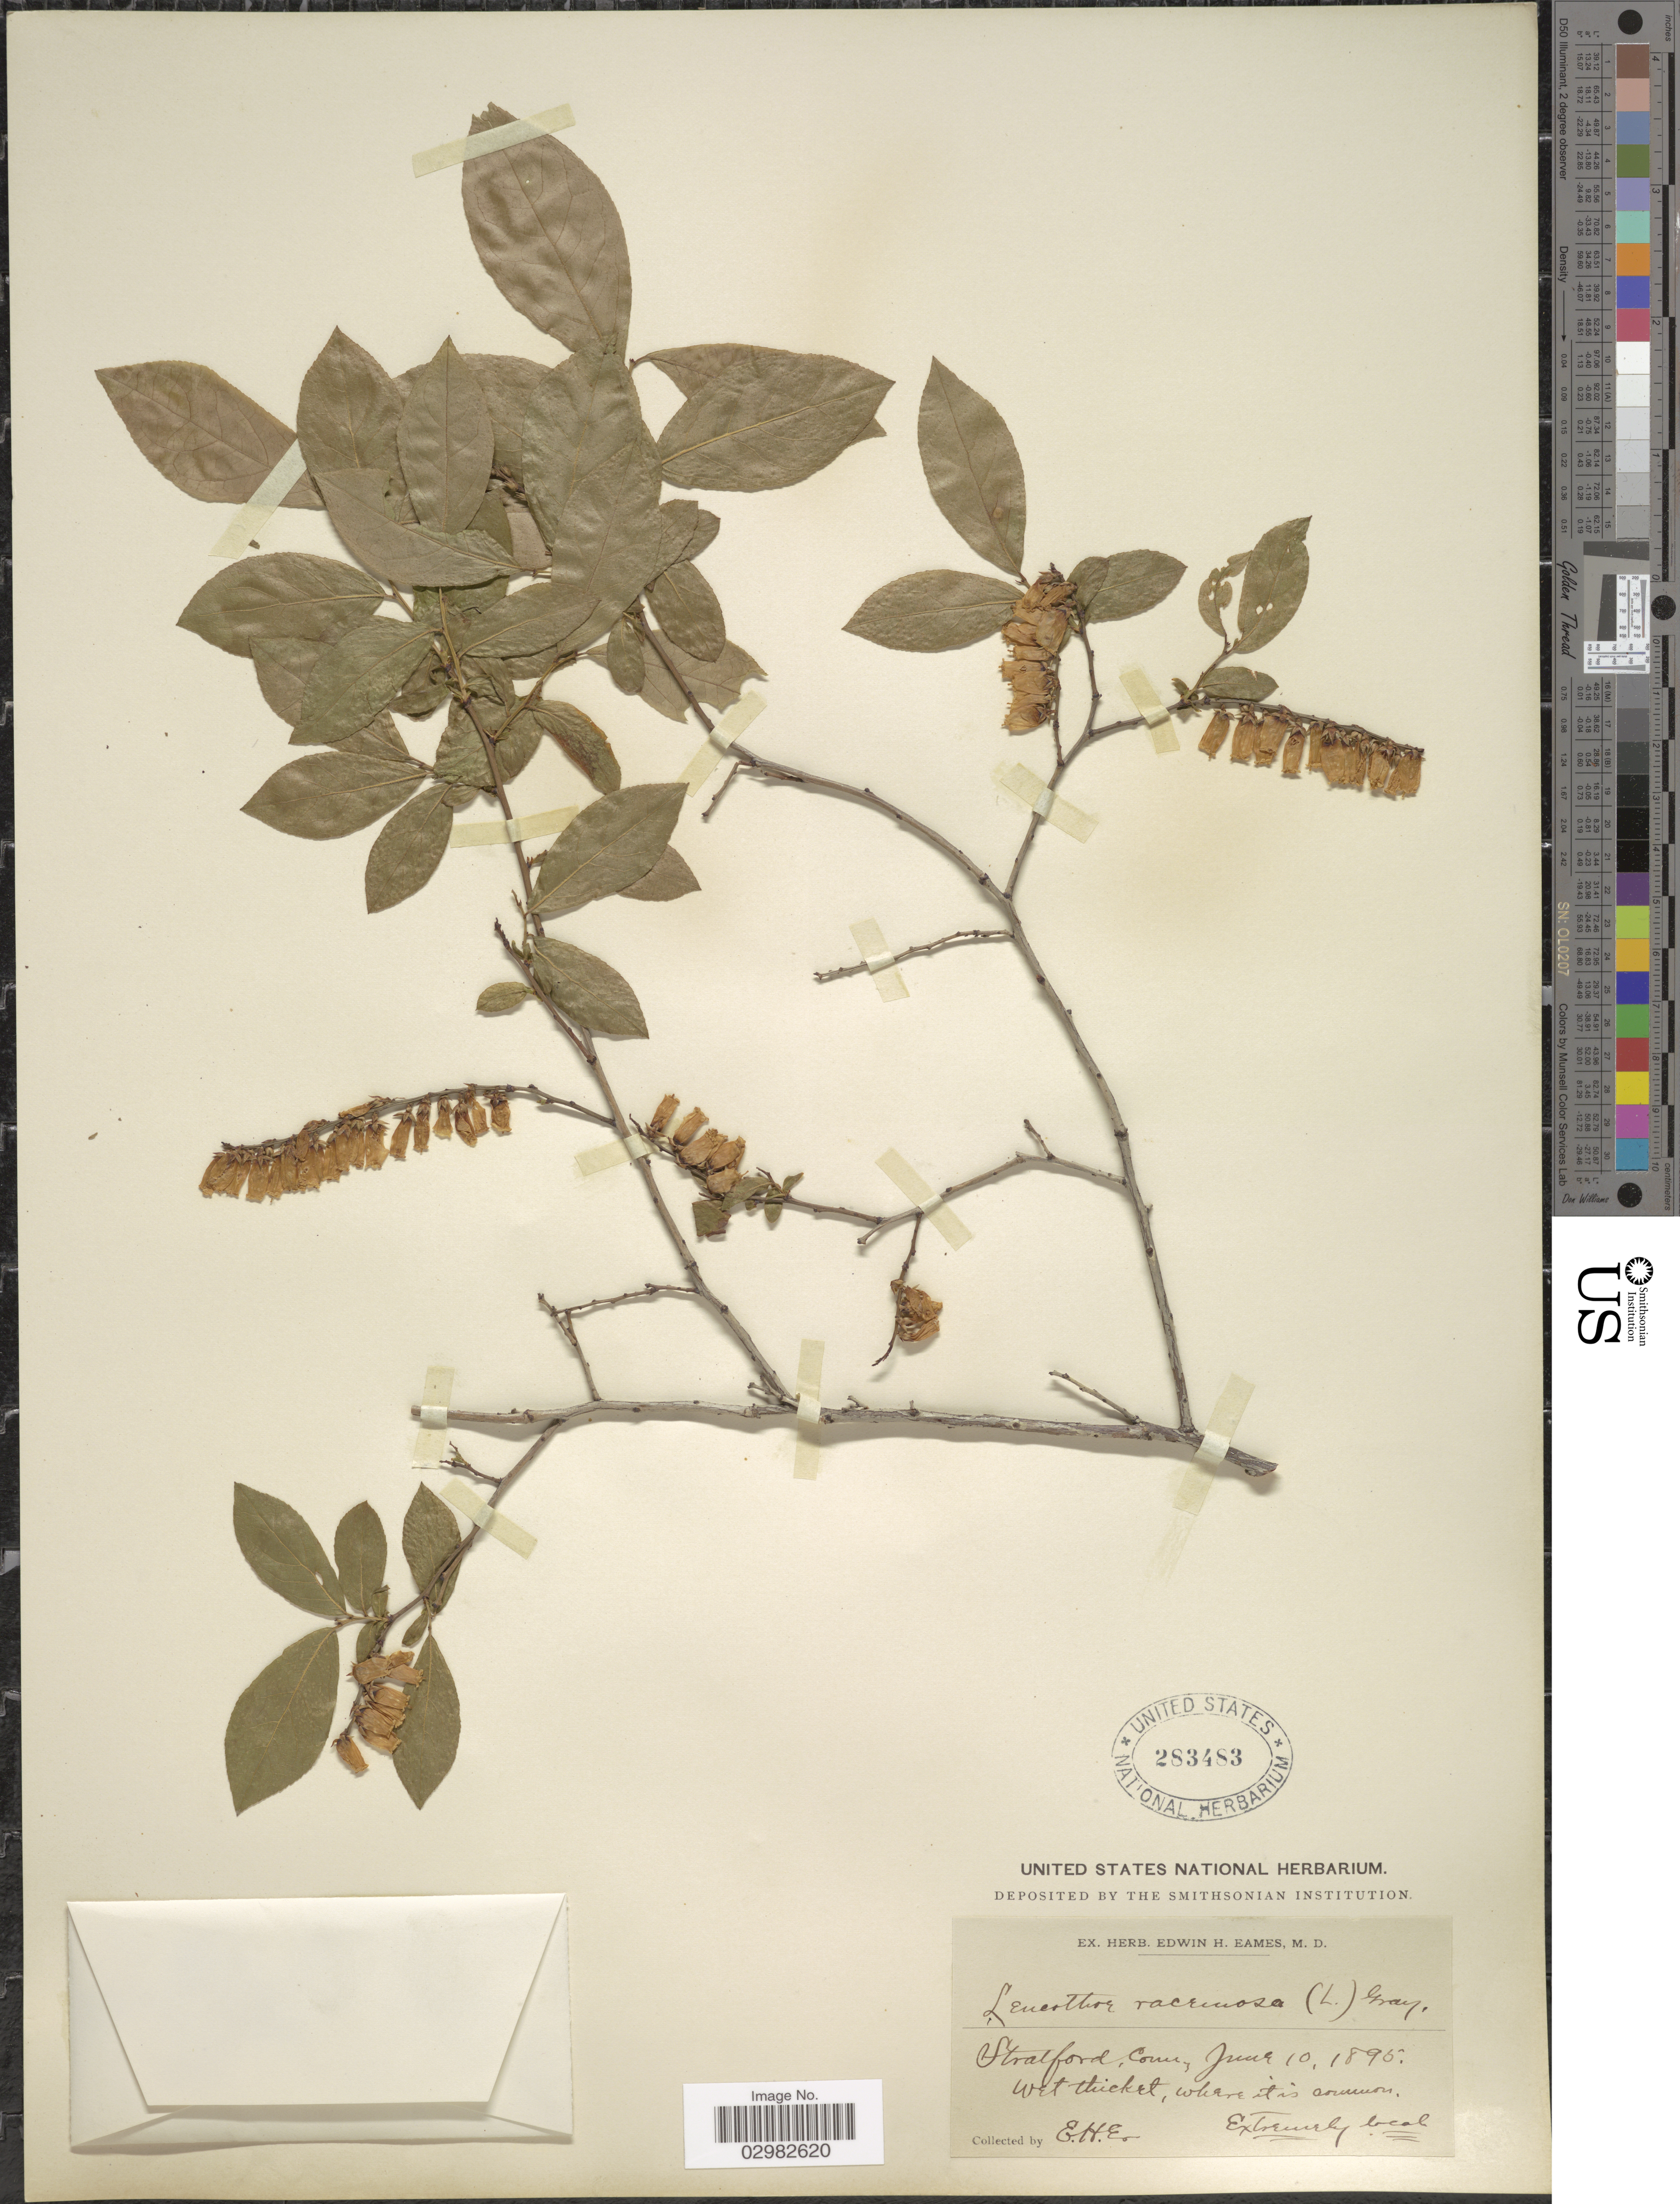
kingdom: Plantae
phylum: Tracheophyta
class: Magnoliopsida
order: Ericales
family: Ericaceae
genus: Leucothoe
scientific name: Leucothoë racemosa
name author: (L.) A. Gray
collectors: E. H. Eames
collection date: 1895-06-10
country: United States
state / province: Connecticut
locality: Stratford, Conn.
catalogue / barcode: US 283483